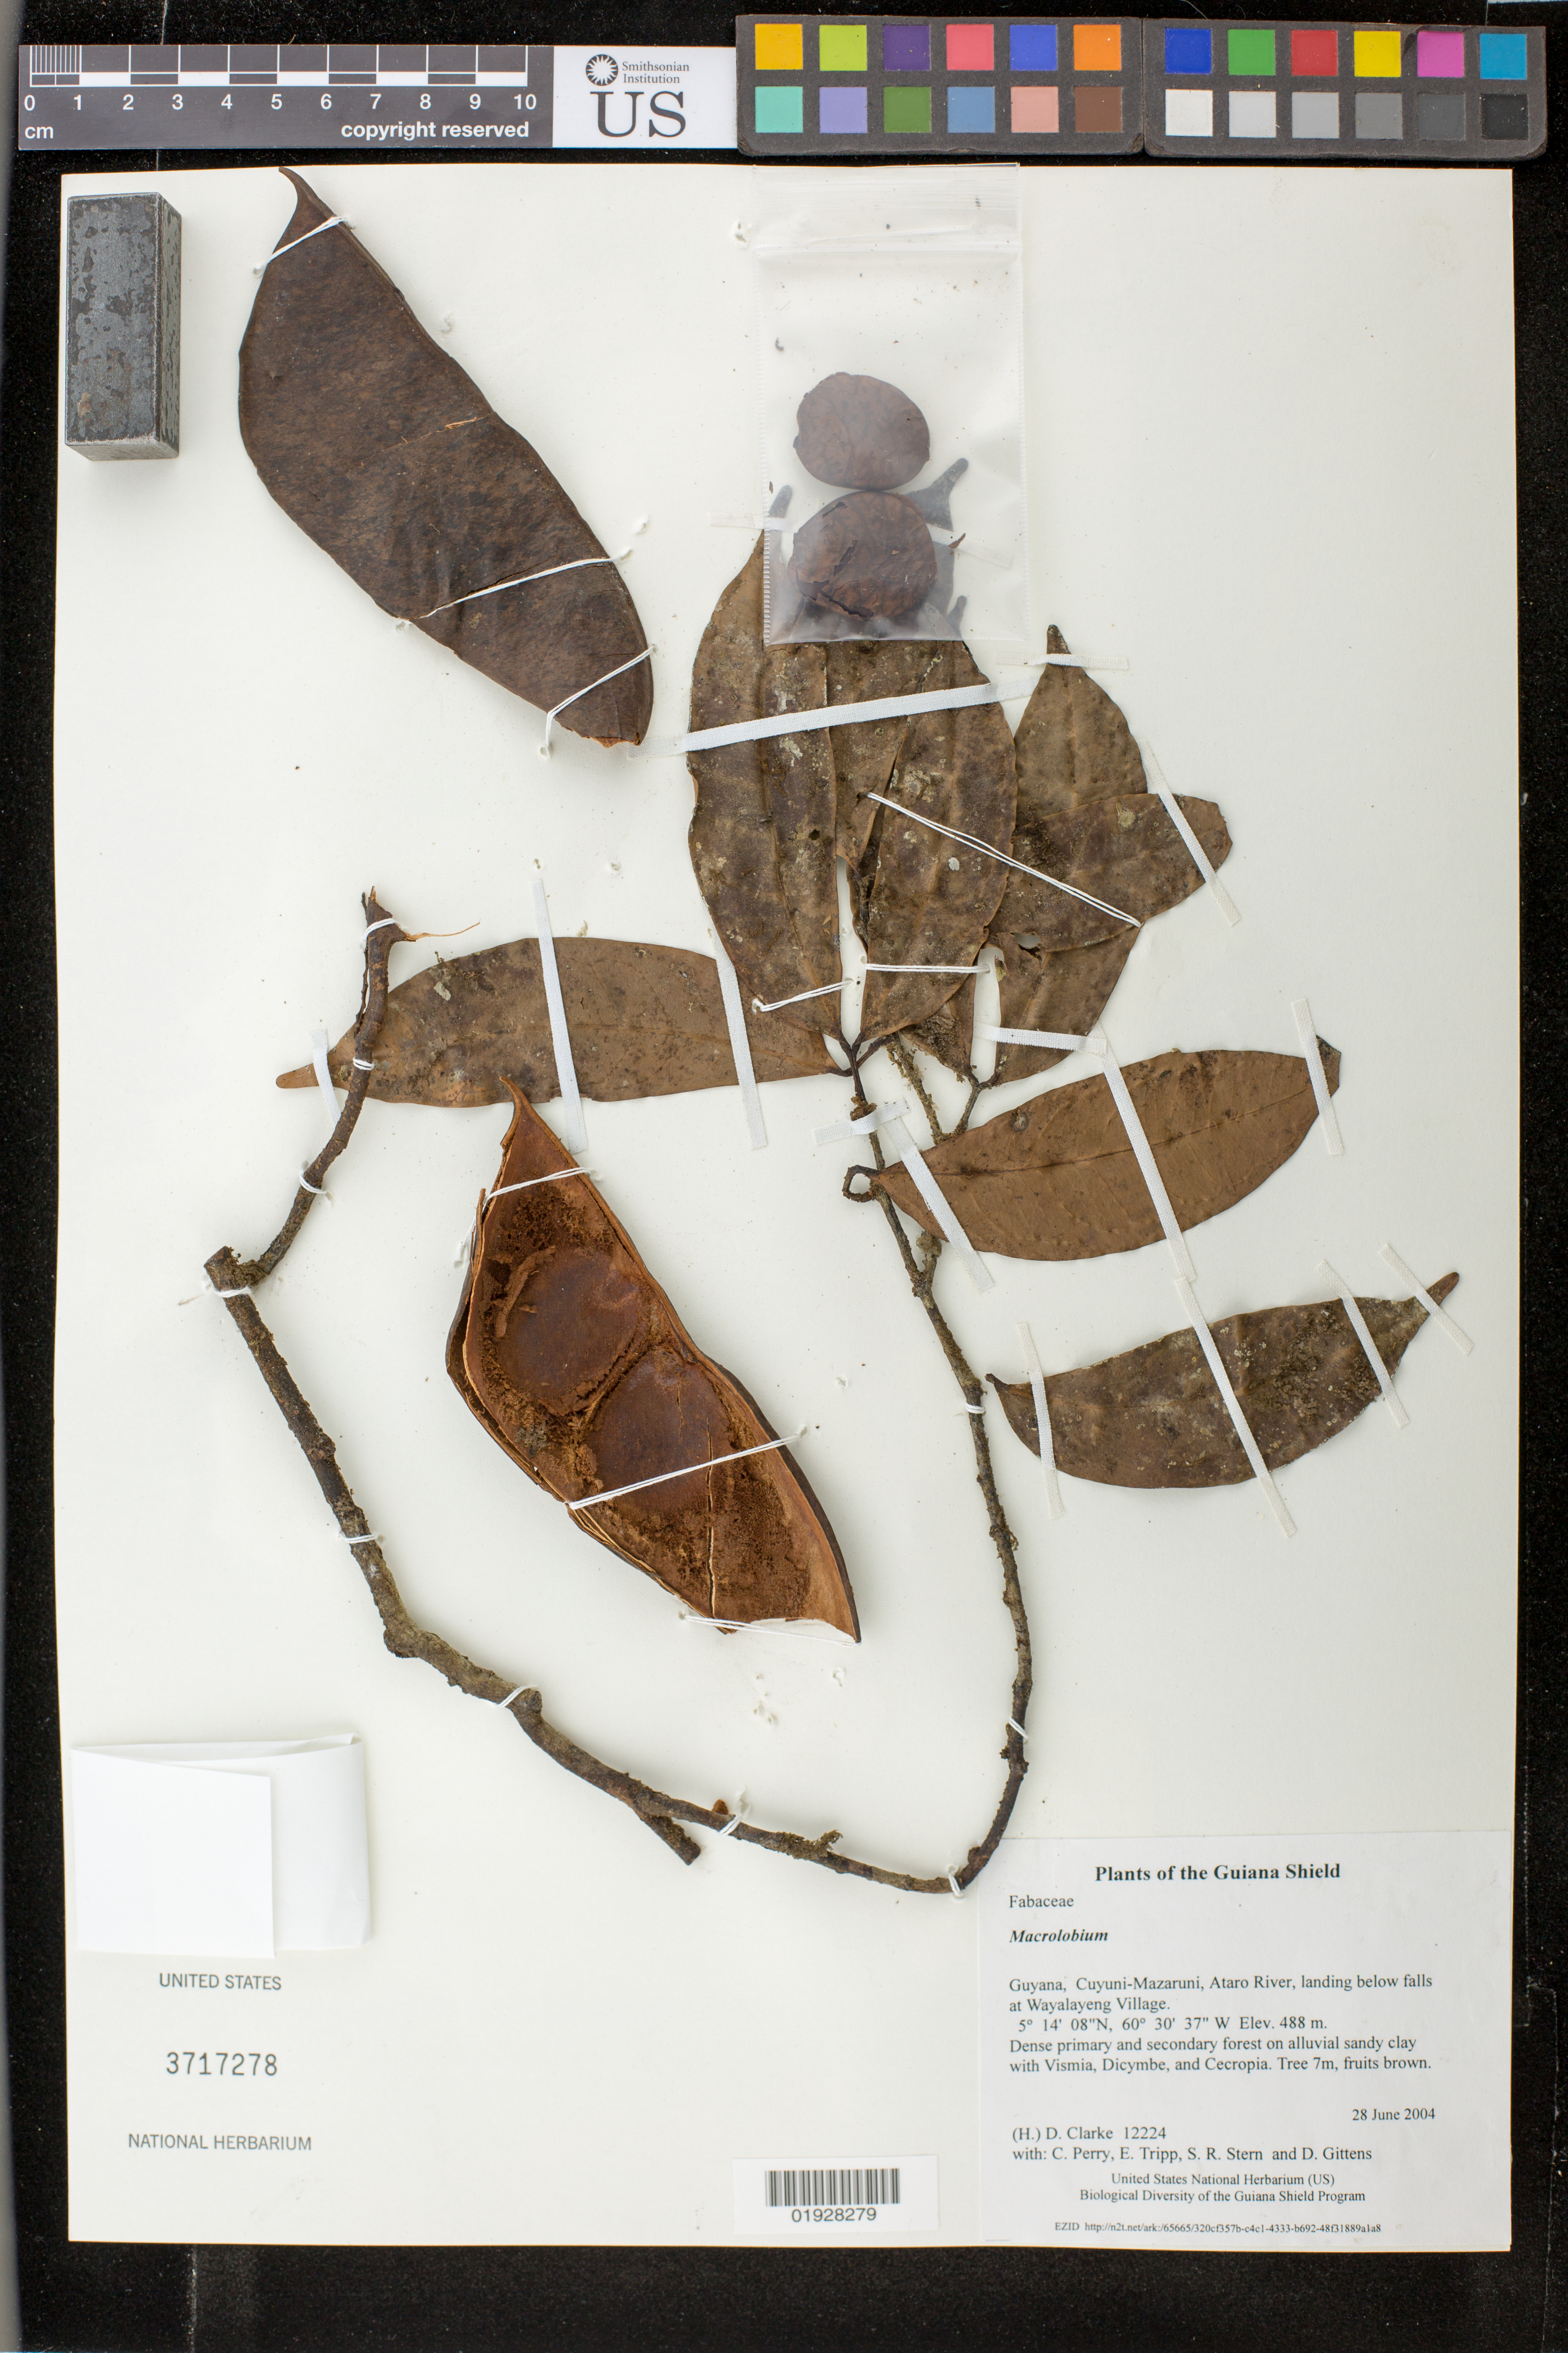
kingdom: Plantae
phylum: Tracheophyta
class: Magnoliopsida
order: Fabales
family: Fabaceae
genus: Macrolobium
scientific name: Macrolobium sp.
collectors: H. D. Clarke, C. Perry, E. Tripp, S. R. Stern & D. Gittens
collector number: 12224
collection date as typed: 28 June 2004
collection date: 2004-06-28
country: Guyana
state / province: Cuyuni-Mazaruni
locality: Ataro River, landing below falls at Wayalayeng Village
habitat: Dense primary and secondary forest on alluvial sandy clay with Vismia, Dicymbe, and Cecropia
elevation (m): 488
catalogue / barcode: US 3717278